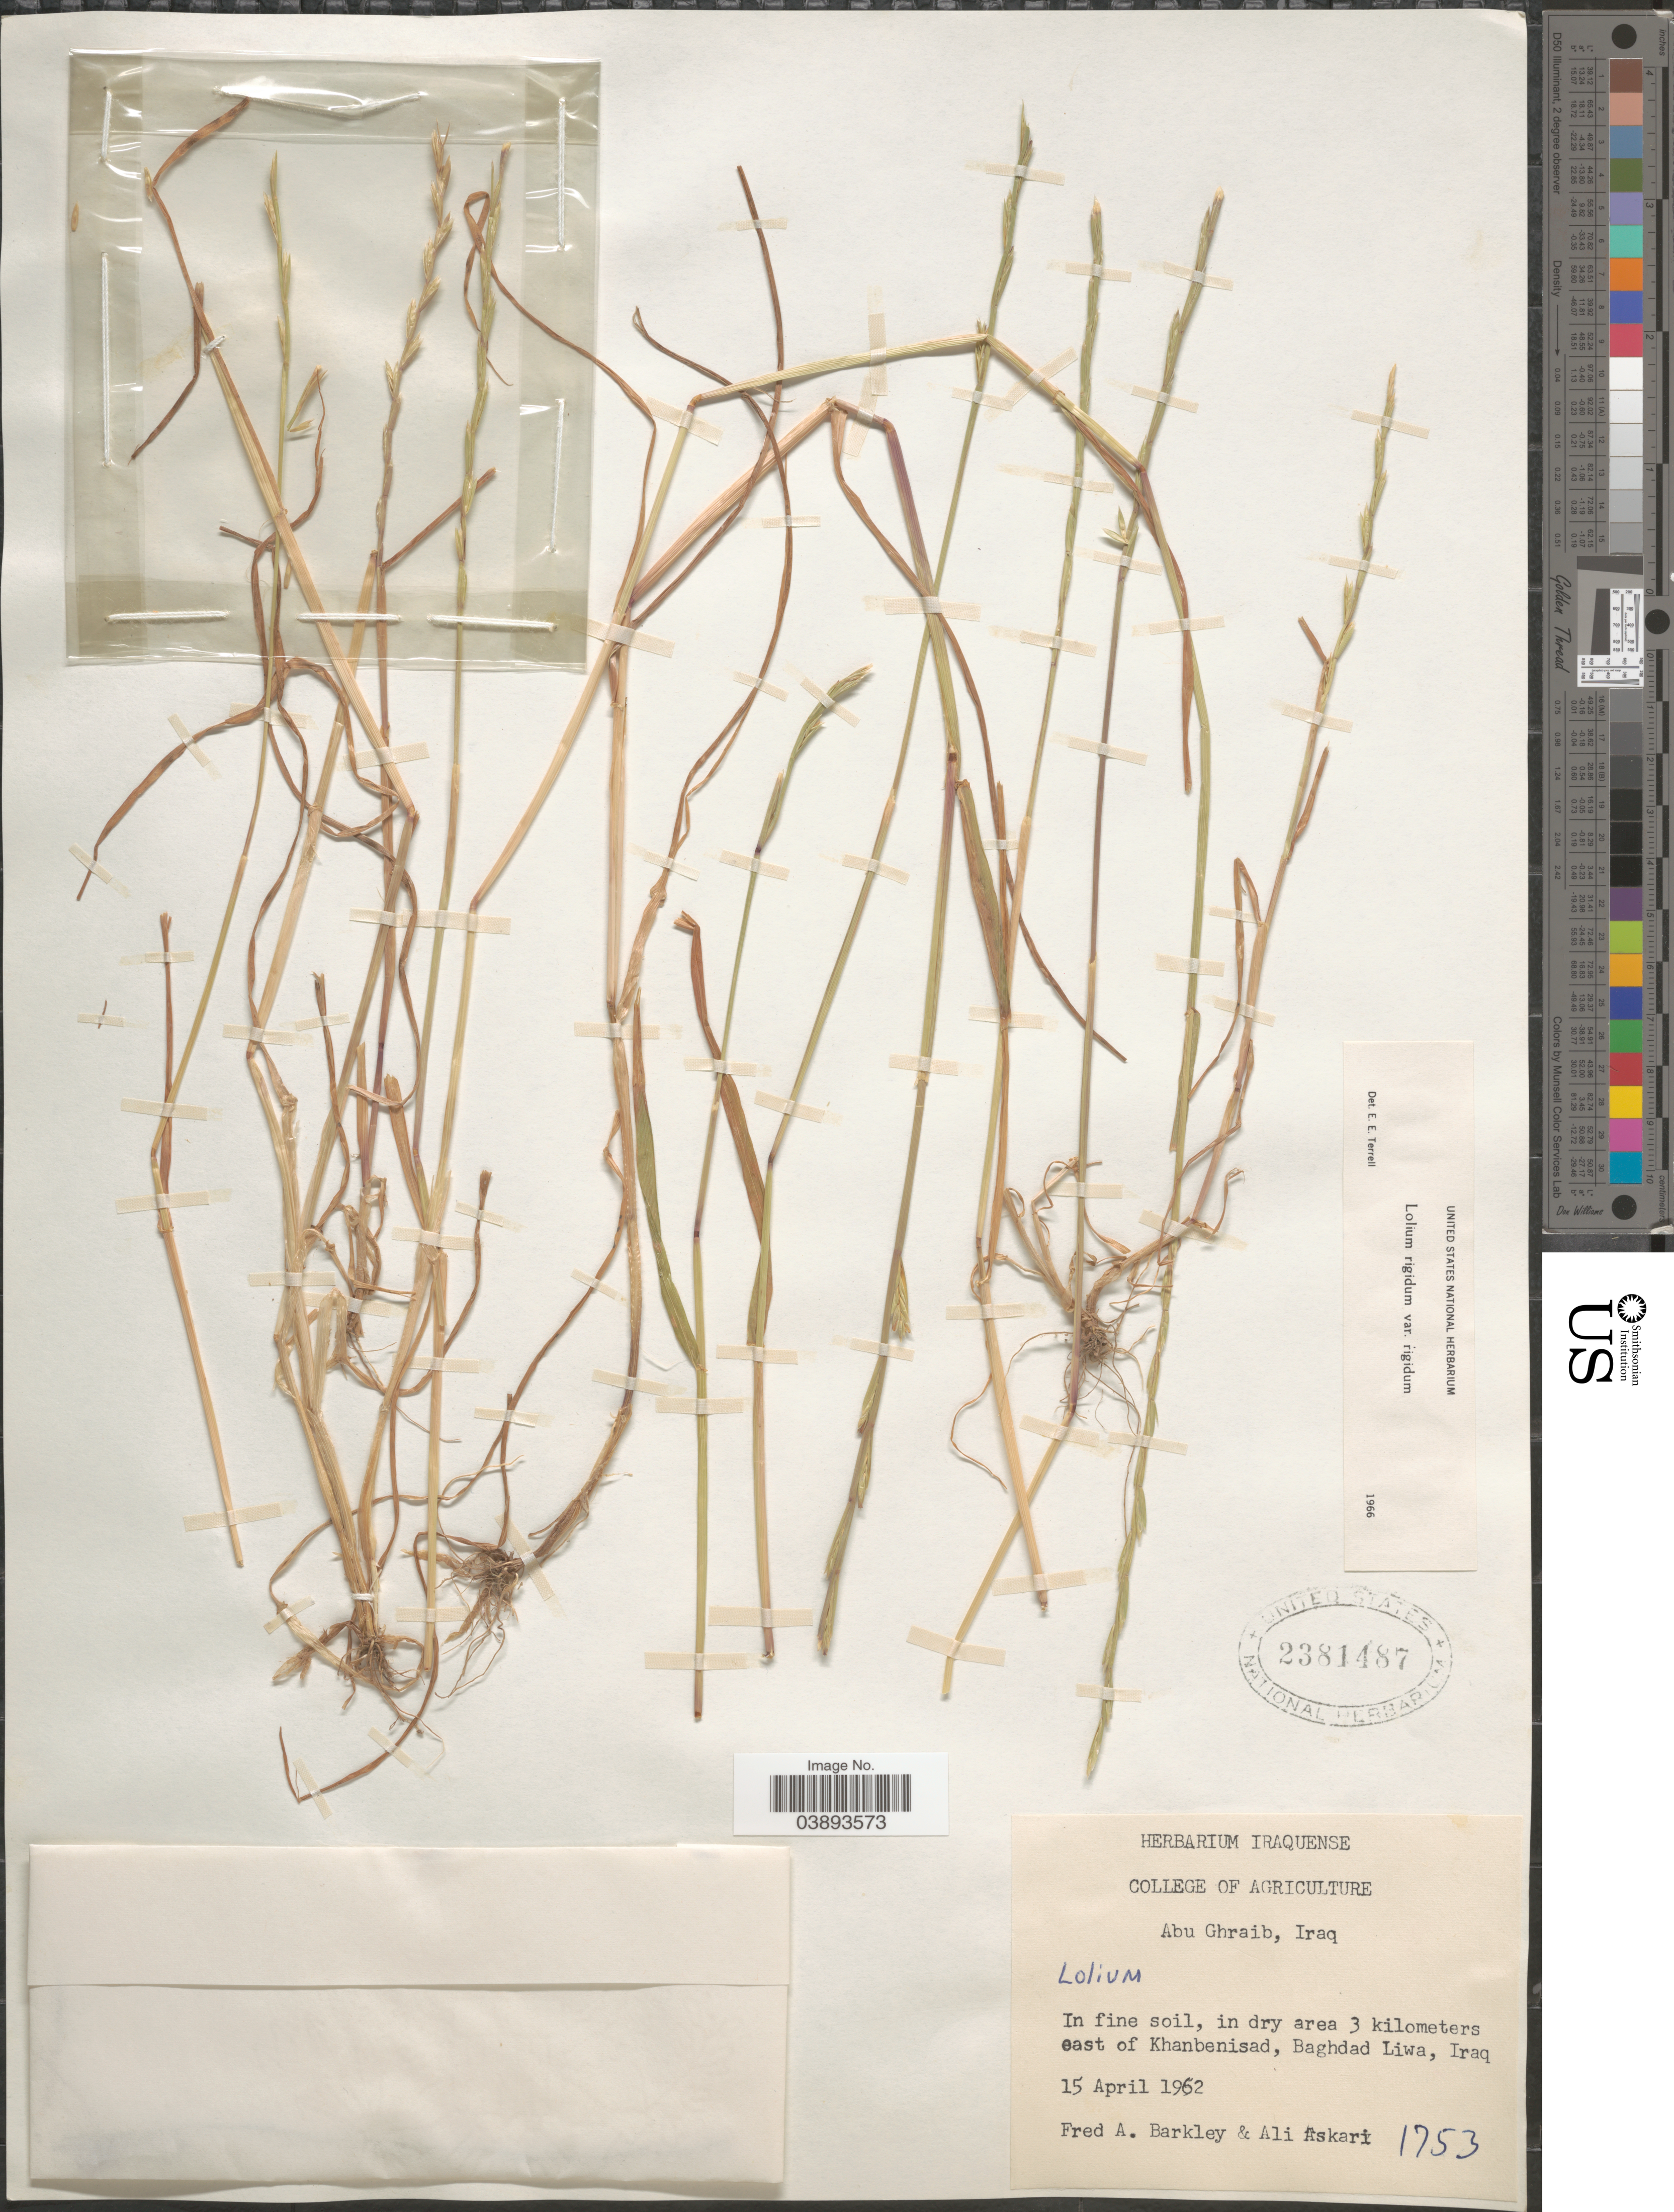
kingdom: Plantae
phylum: Tracheophyta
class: Liliopsida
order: Poales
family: Poaceae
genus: Lolium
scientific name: Lolium rigidum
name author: Gaudin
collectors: F. A. Barkley & Askari, A.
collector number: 1753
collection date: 1962-04-15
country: Iraq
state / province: Baghdad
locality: In fine soil, in dry area 3 kilometers east of Khanbenisad, Baghdad Liwa.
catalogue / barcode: US 2381487